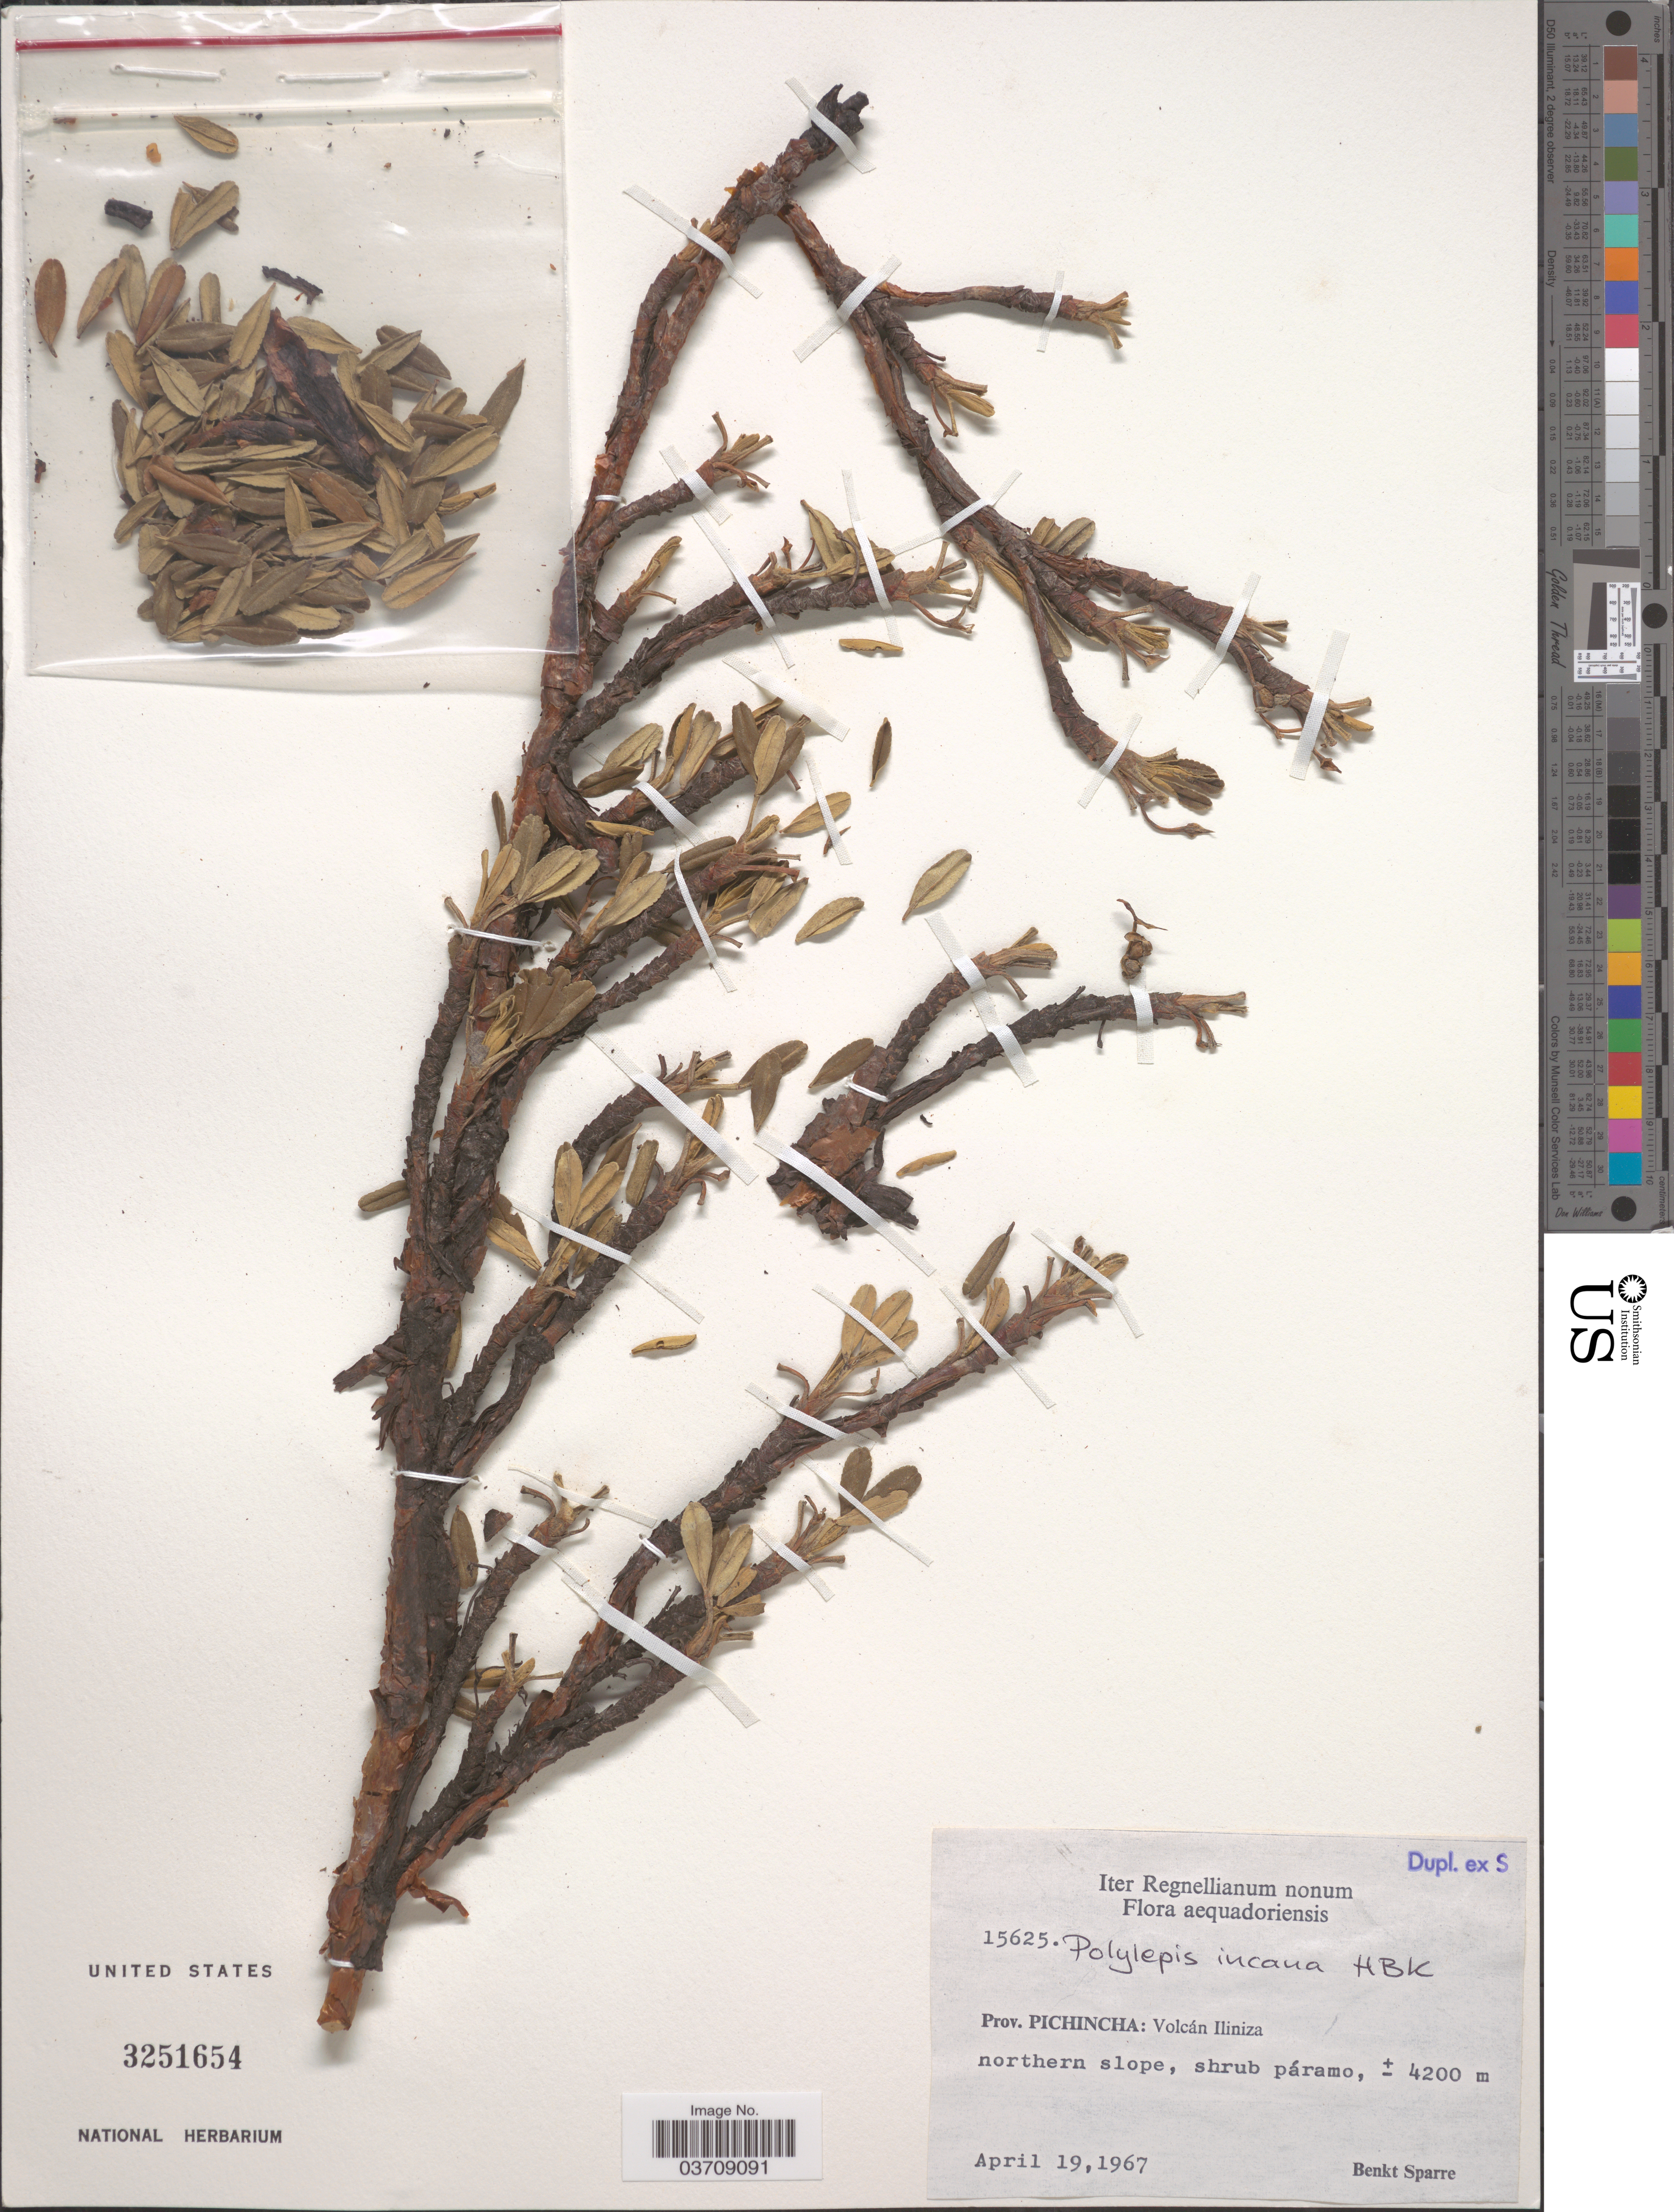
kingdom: Plantae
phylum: Tracheophyta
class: Magnoliopsida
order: Rosales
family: Rosaceae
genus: Polylepis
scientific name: Polylepis incana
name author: Kunth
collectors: B. Sparre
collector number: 15625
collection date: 1967-04-19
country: Ecuador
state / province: Pichincha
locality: Volcán Iliniza northern slope.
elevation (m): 4200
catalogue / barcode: US 3251654